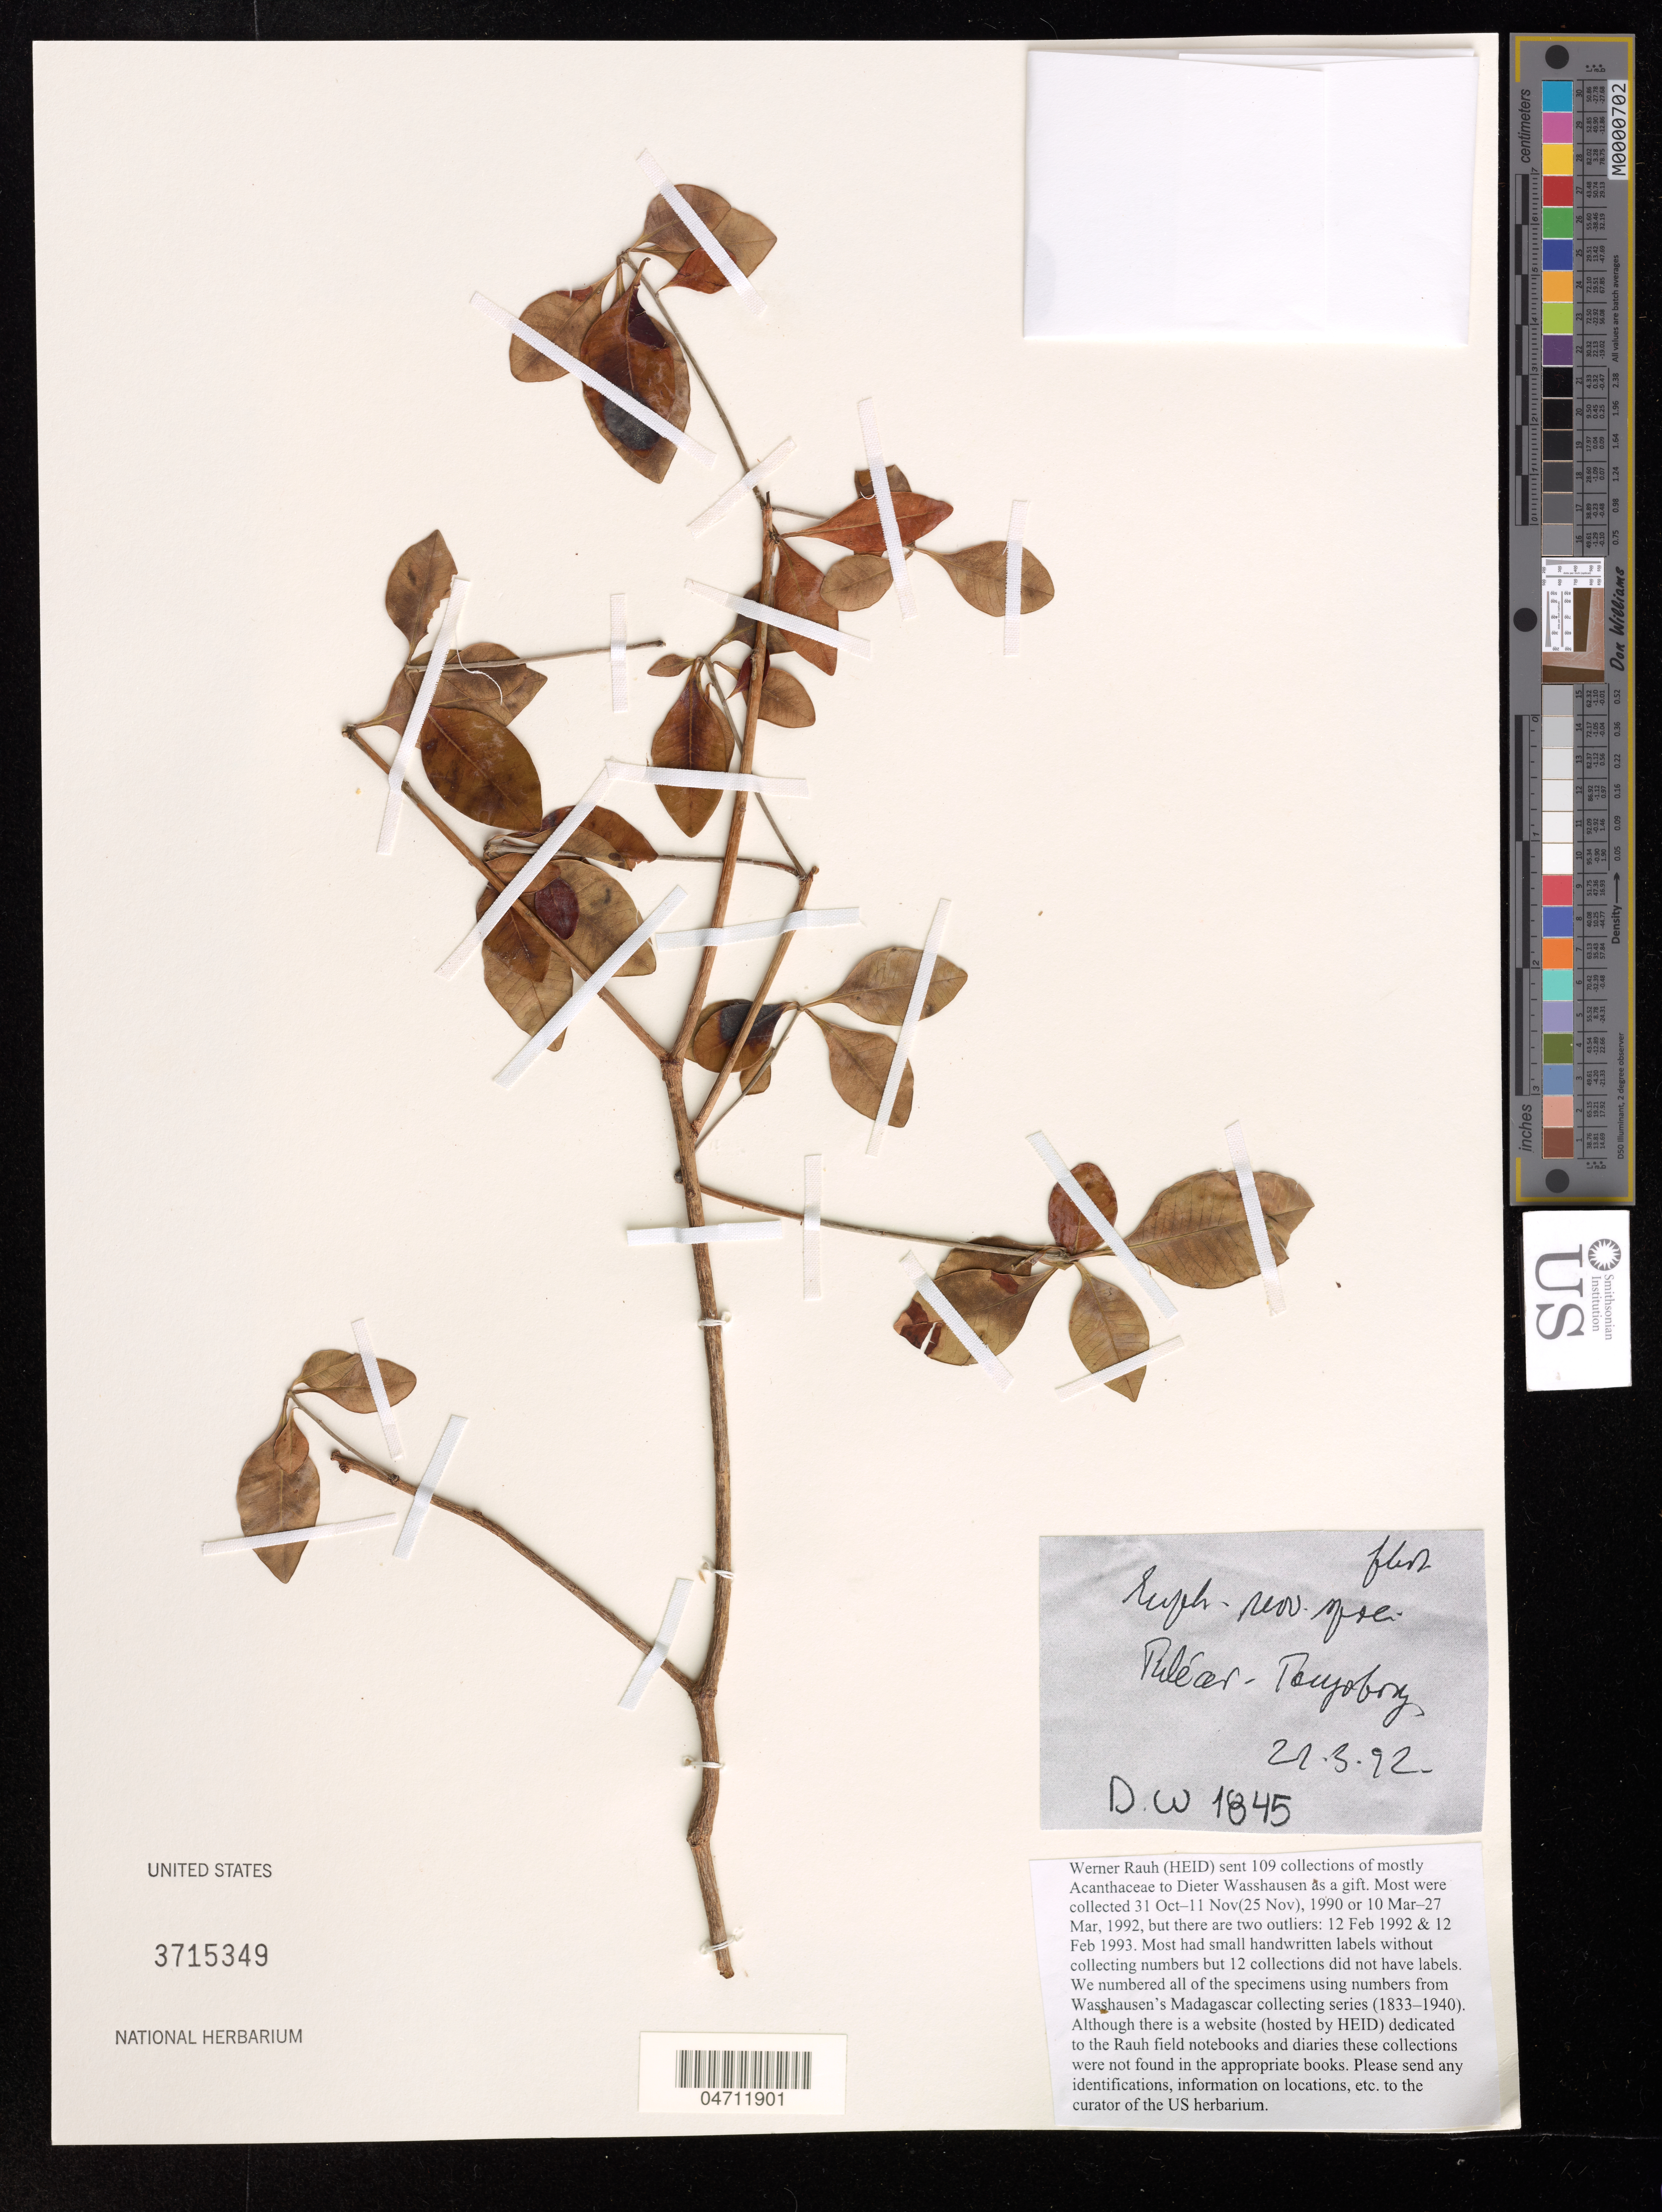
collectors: W. Rauh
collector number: DW 1845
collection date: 1992-03-21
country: Madagascar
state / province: Tulear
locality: Tongobory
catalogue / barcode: US 3715349